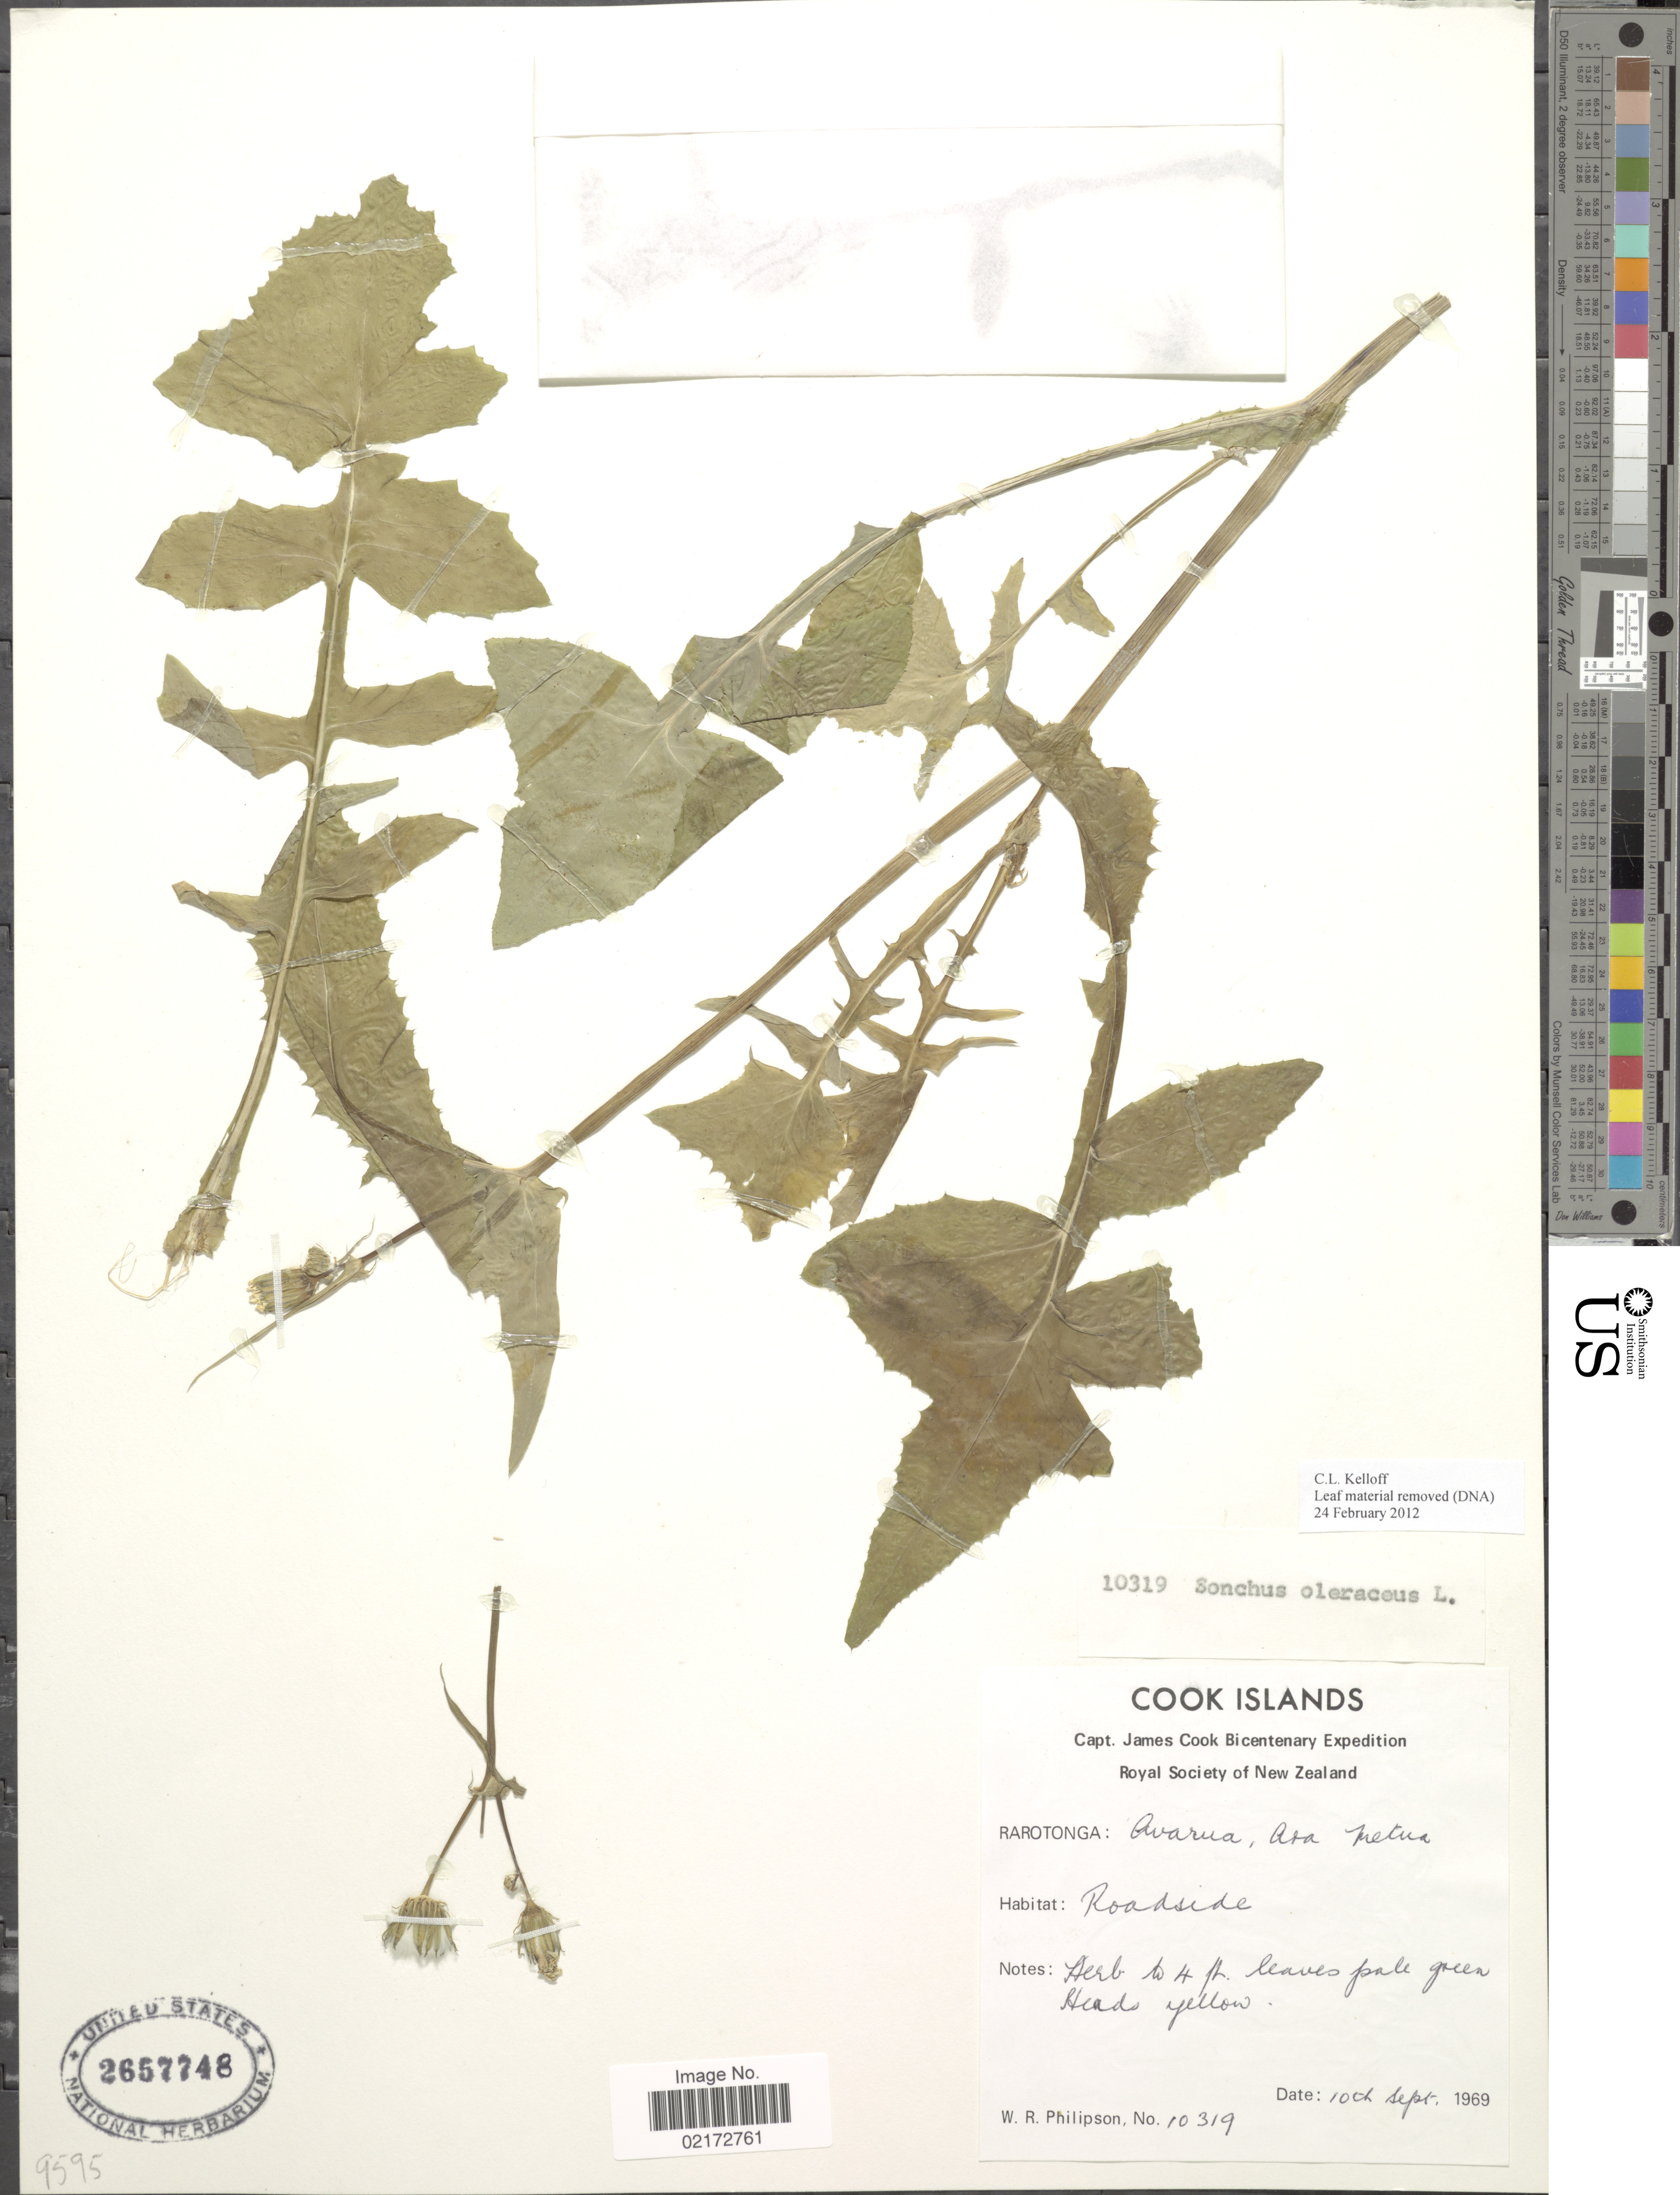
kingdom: Plantae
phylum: Tracheophyta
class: Magnoliopsida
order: Asterales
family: Asteraceae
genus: Sonchus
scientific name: Sonchus oleraceus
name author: L.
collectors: W. R. Philipson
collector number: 10319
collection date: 1969-09-10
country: Cook Islands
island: Rarotonga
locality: Royal Society of New Zealand. Rarotonga: Avarua, Ata Metua. Roadside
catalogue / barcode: US 2657748